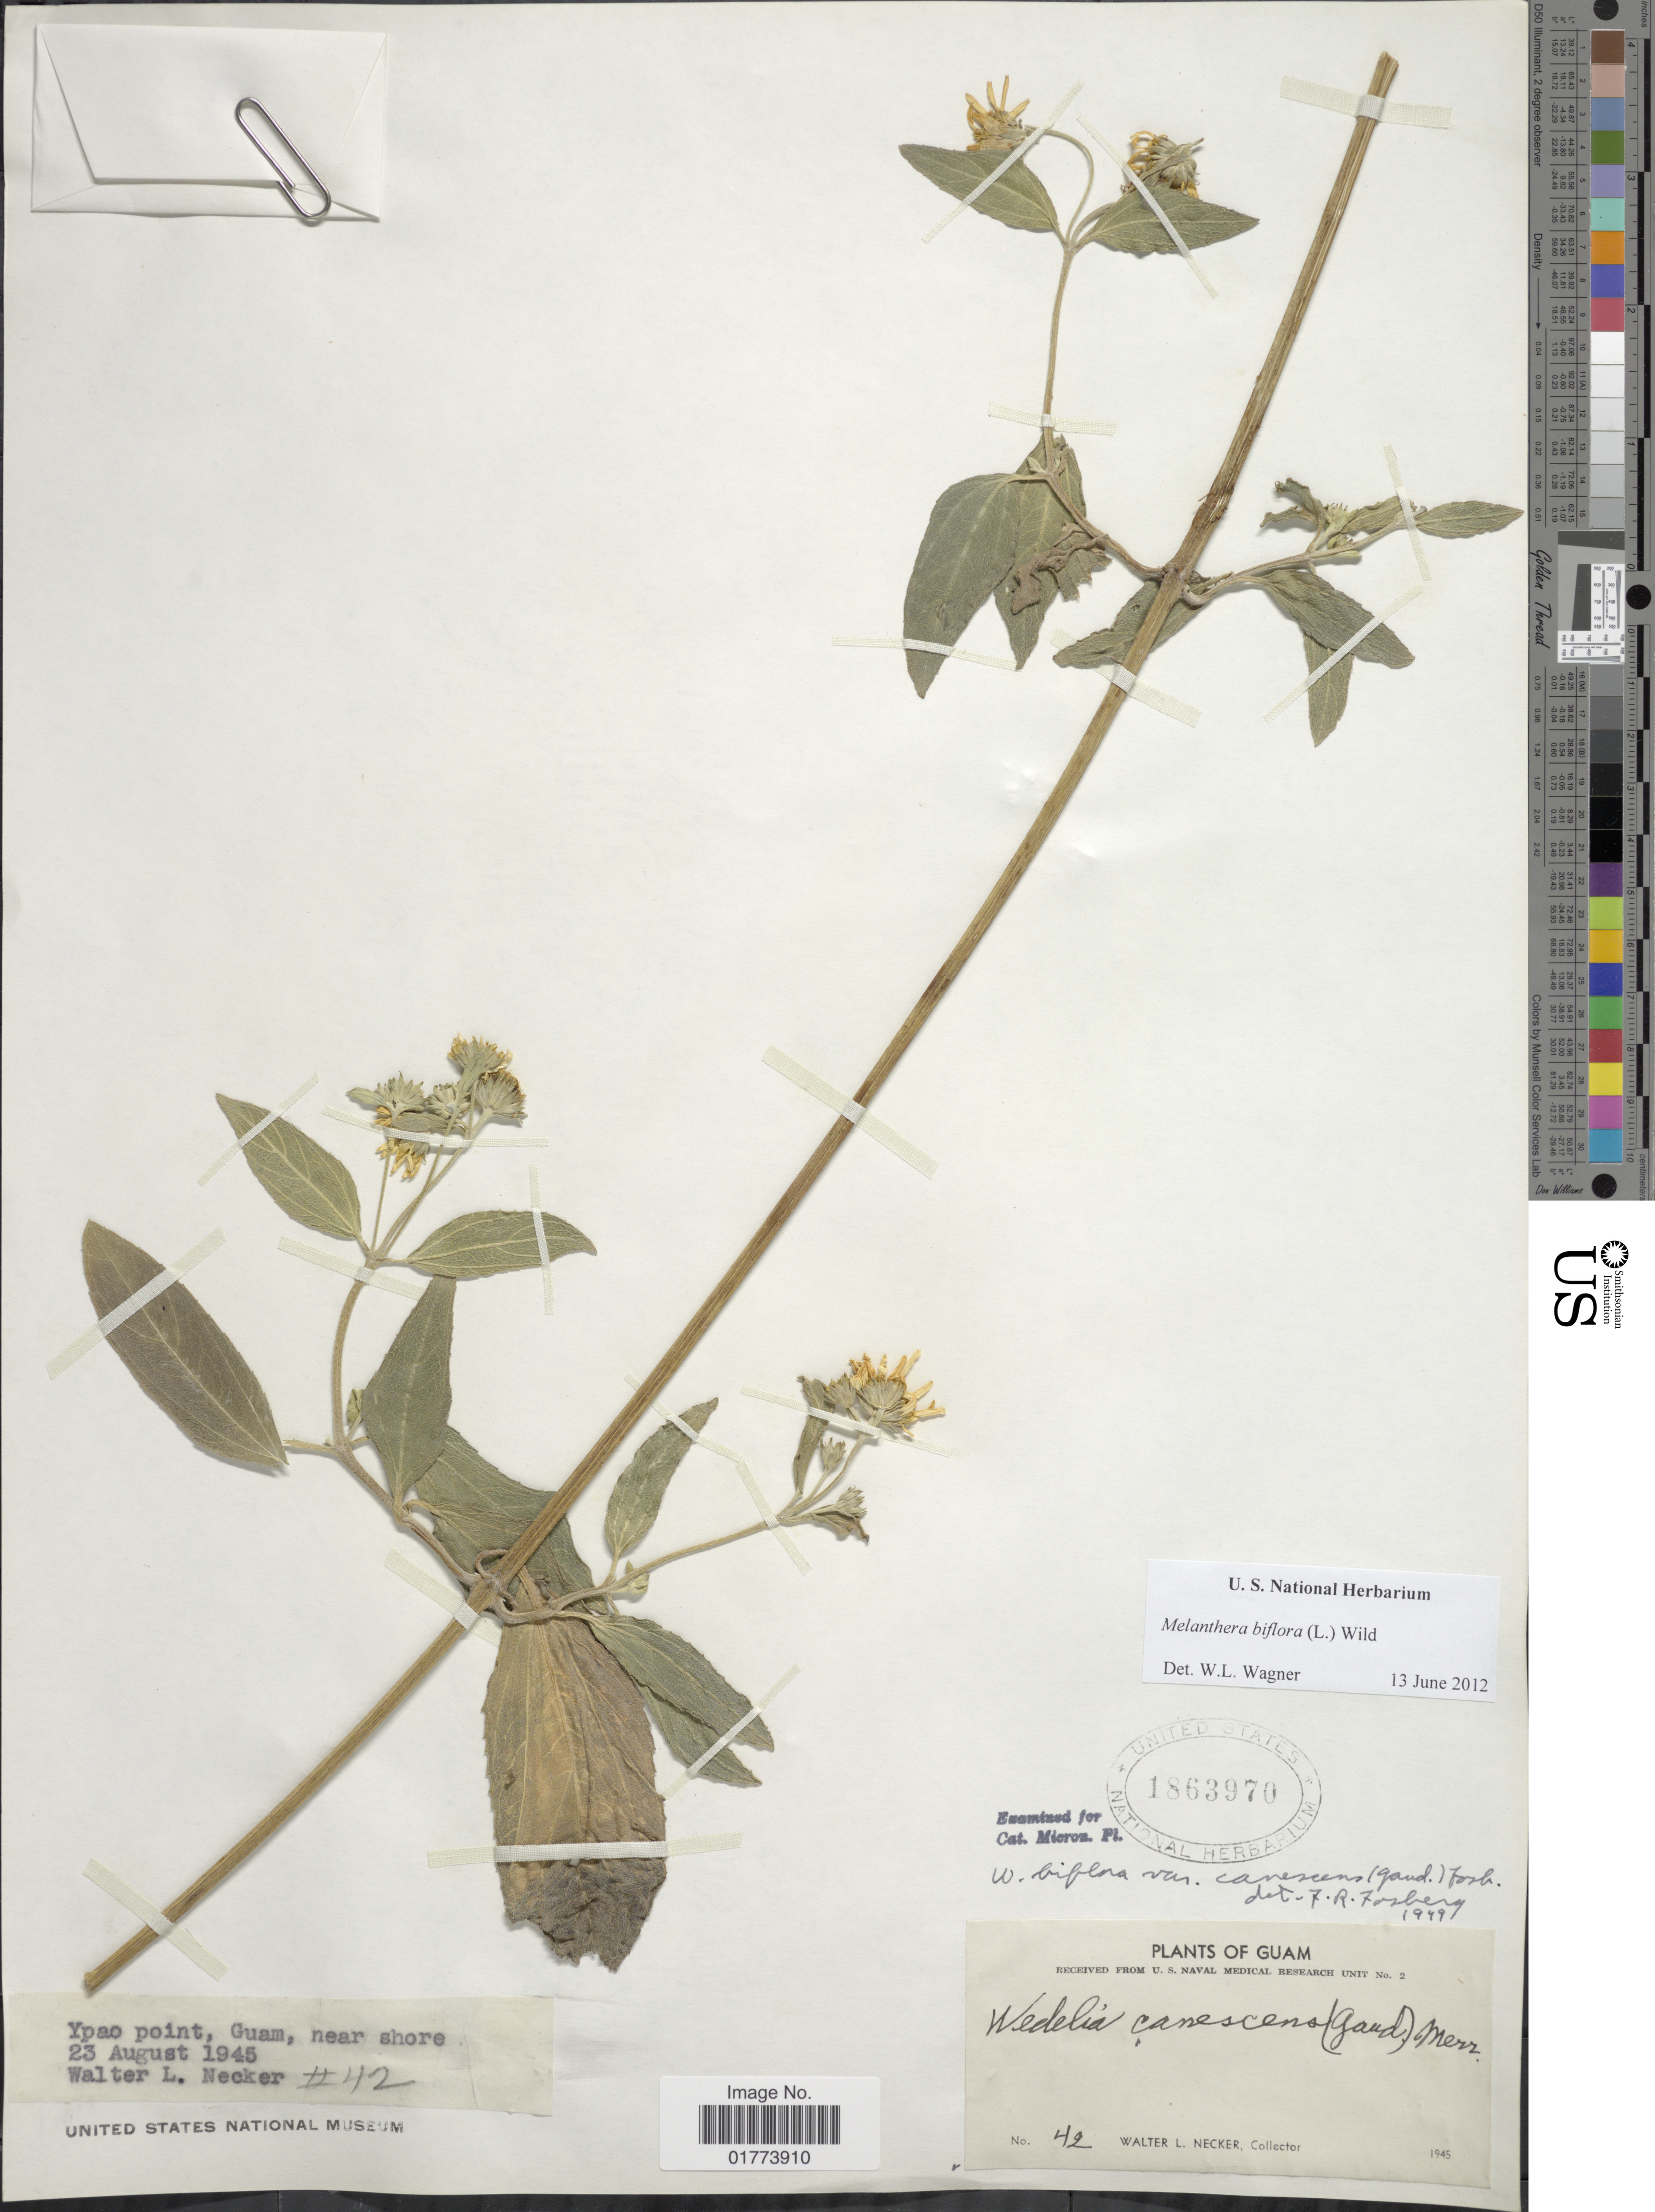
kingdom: Plantae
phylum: Tracheophyta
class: Magnoliopsida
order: Asterales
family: Asteraceae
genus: Wollastonia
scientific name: Wollastonia uniflora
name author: (Willd.) Orchard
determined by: Wagner, W. L., (BOT), Smithsonian Institution - National Museum of Natural History (UNITED STATES)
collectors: W. L. Necker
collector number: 42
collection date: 1945-08-23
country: Guam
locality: Ypao point, Guam, near shore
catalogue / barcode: US 1863970